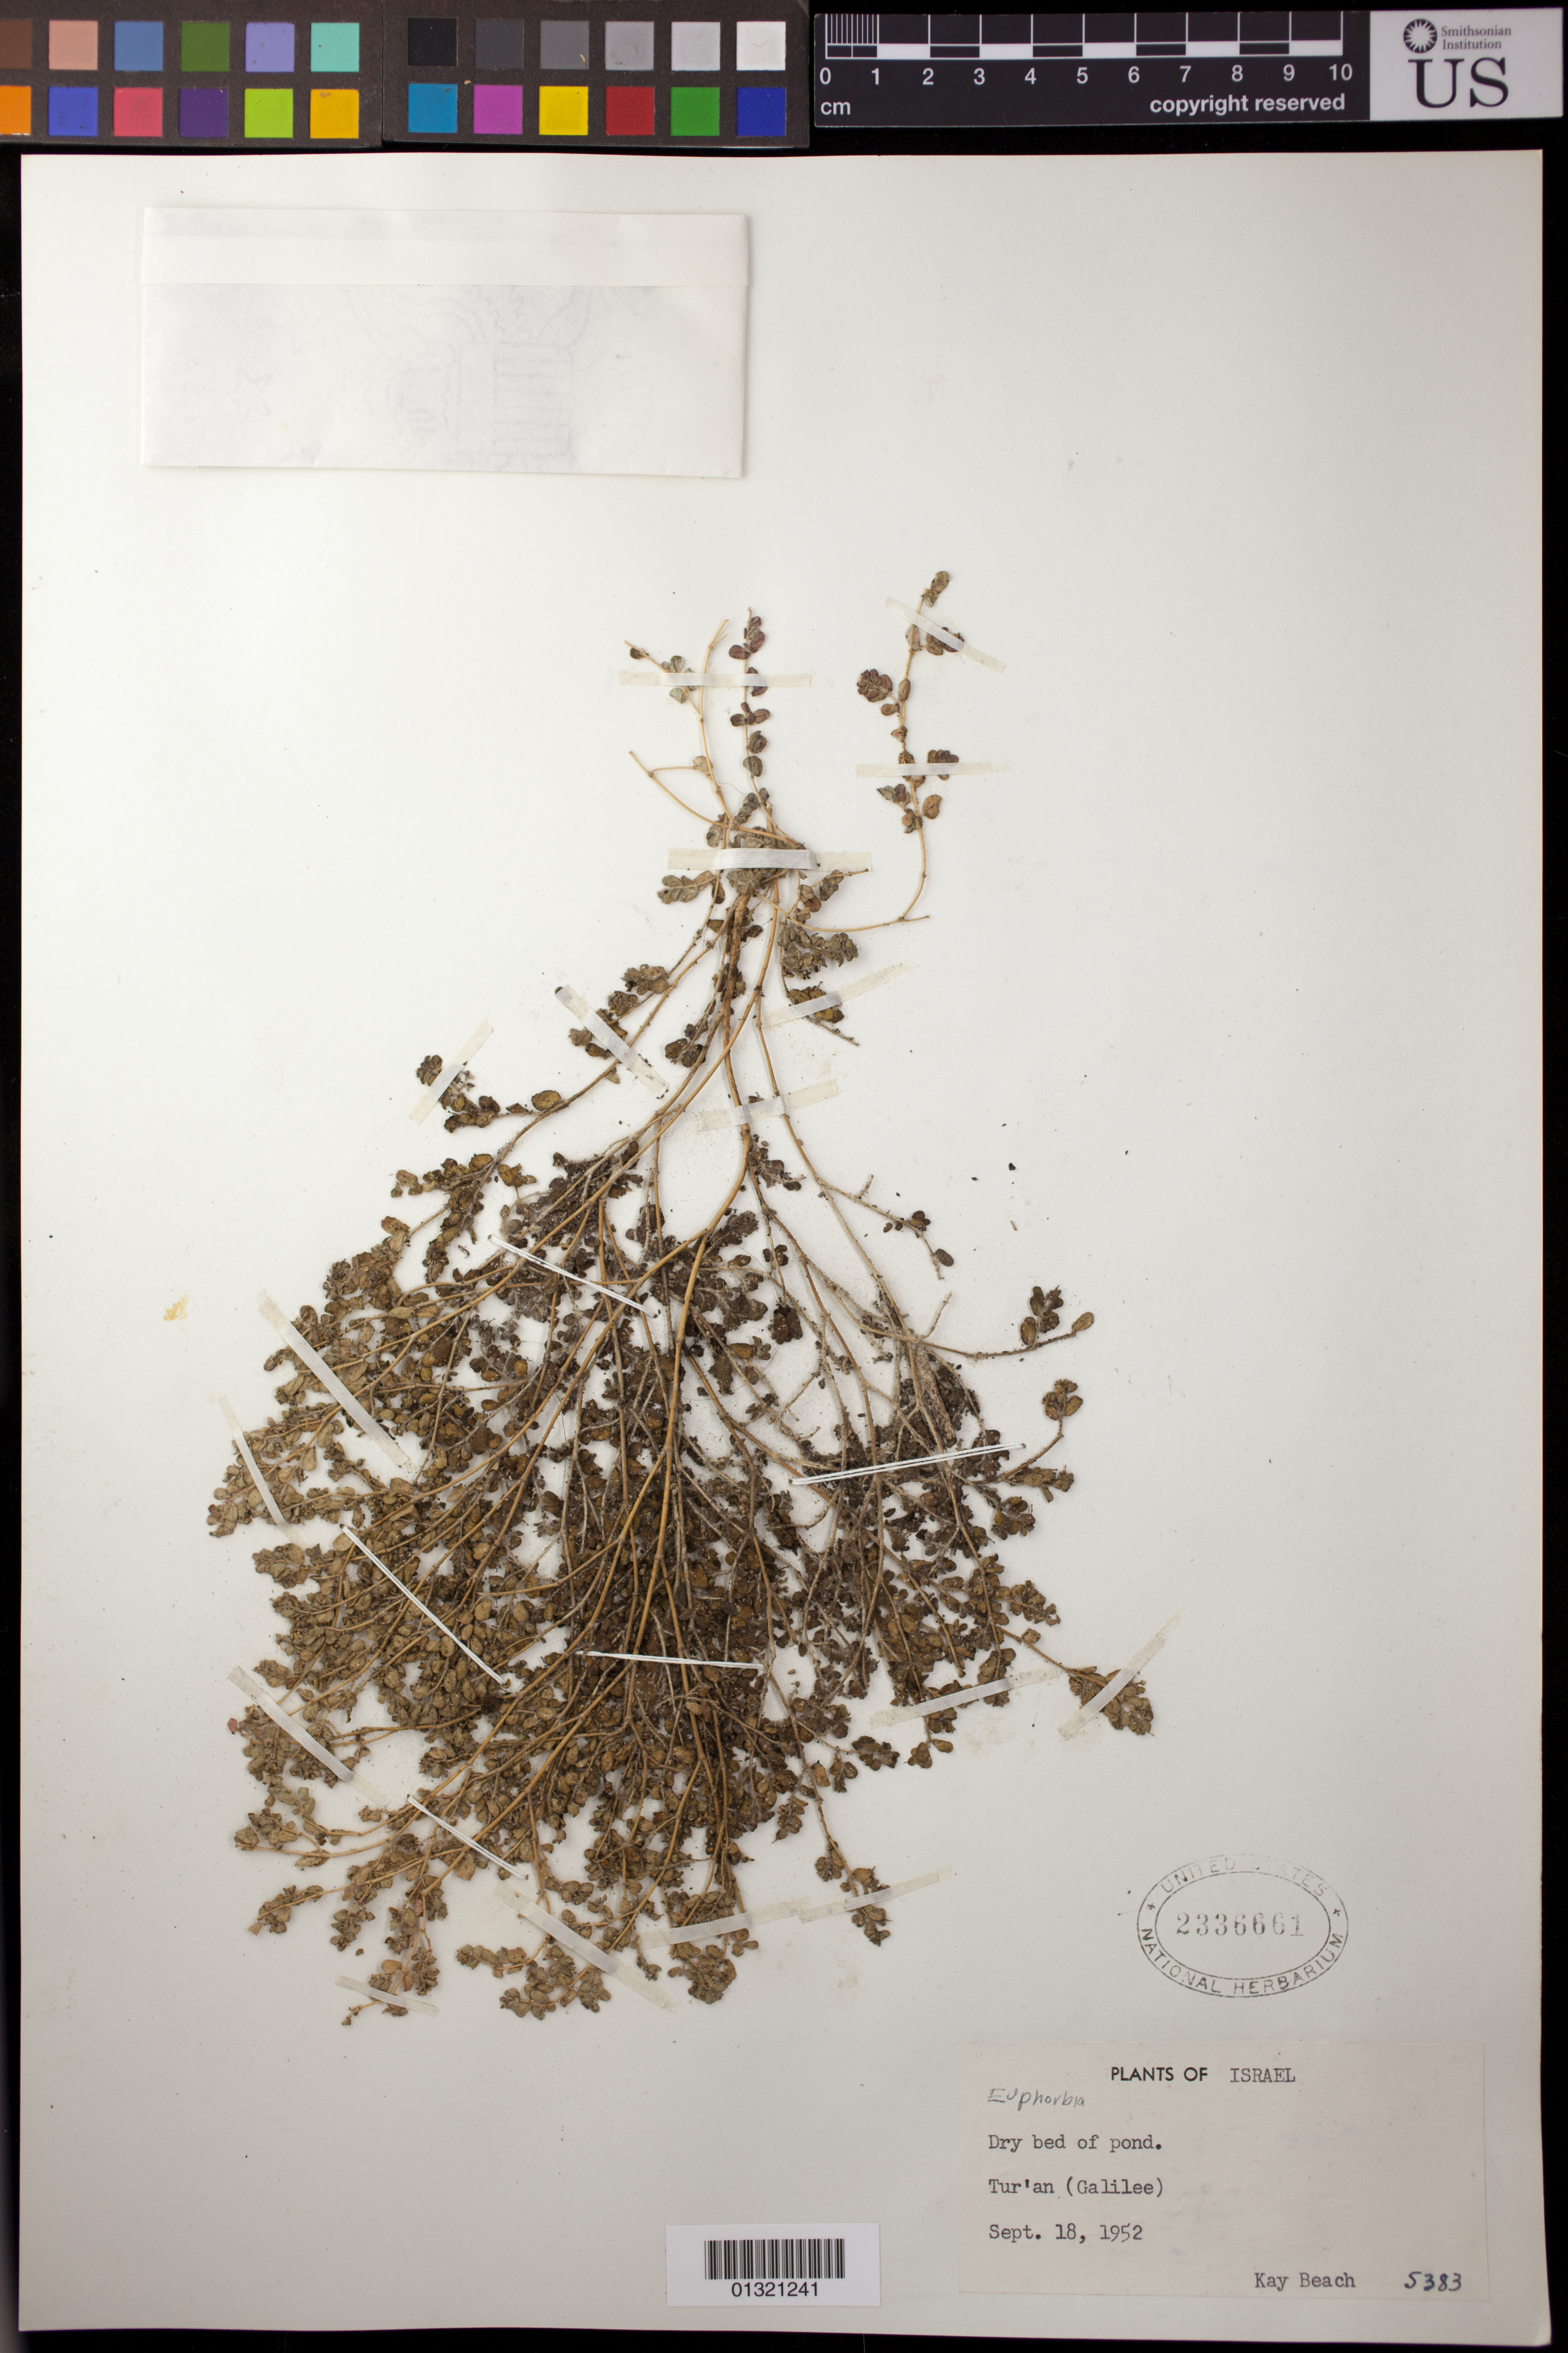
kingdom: Plantae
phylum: Tracheophyta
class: Magnoliopsida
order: Malpighiales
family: Euphorbiaceae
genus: Euphorbia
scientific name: Euphorbia sp.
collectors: K. H. Beach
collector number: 5383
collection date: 1952-09-18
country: Israel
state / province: Northern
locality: Tur'an (Galilee)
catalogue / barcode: US 2336661